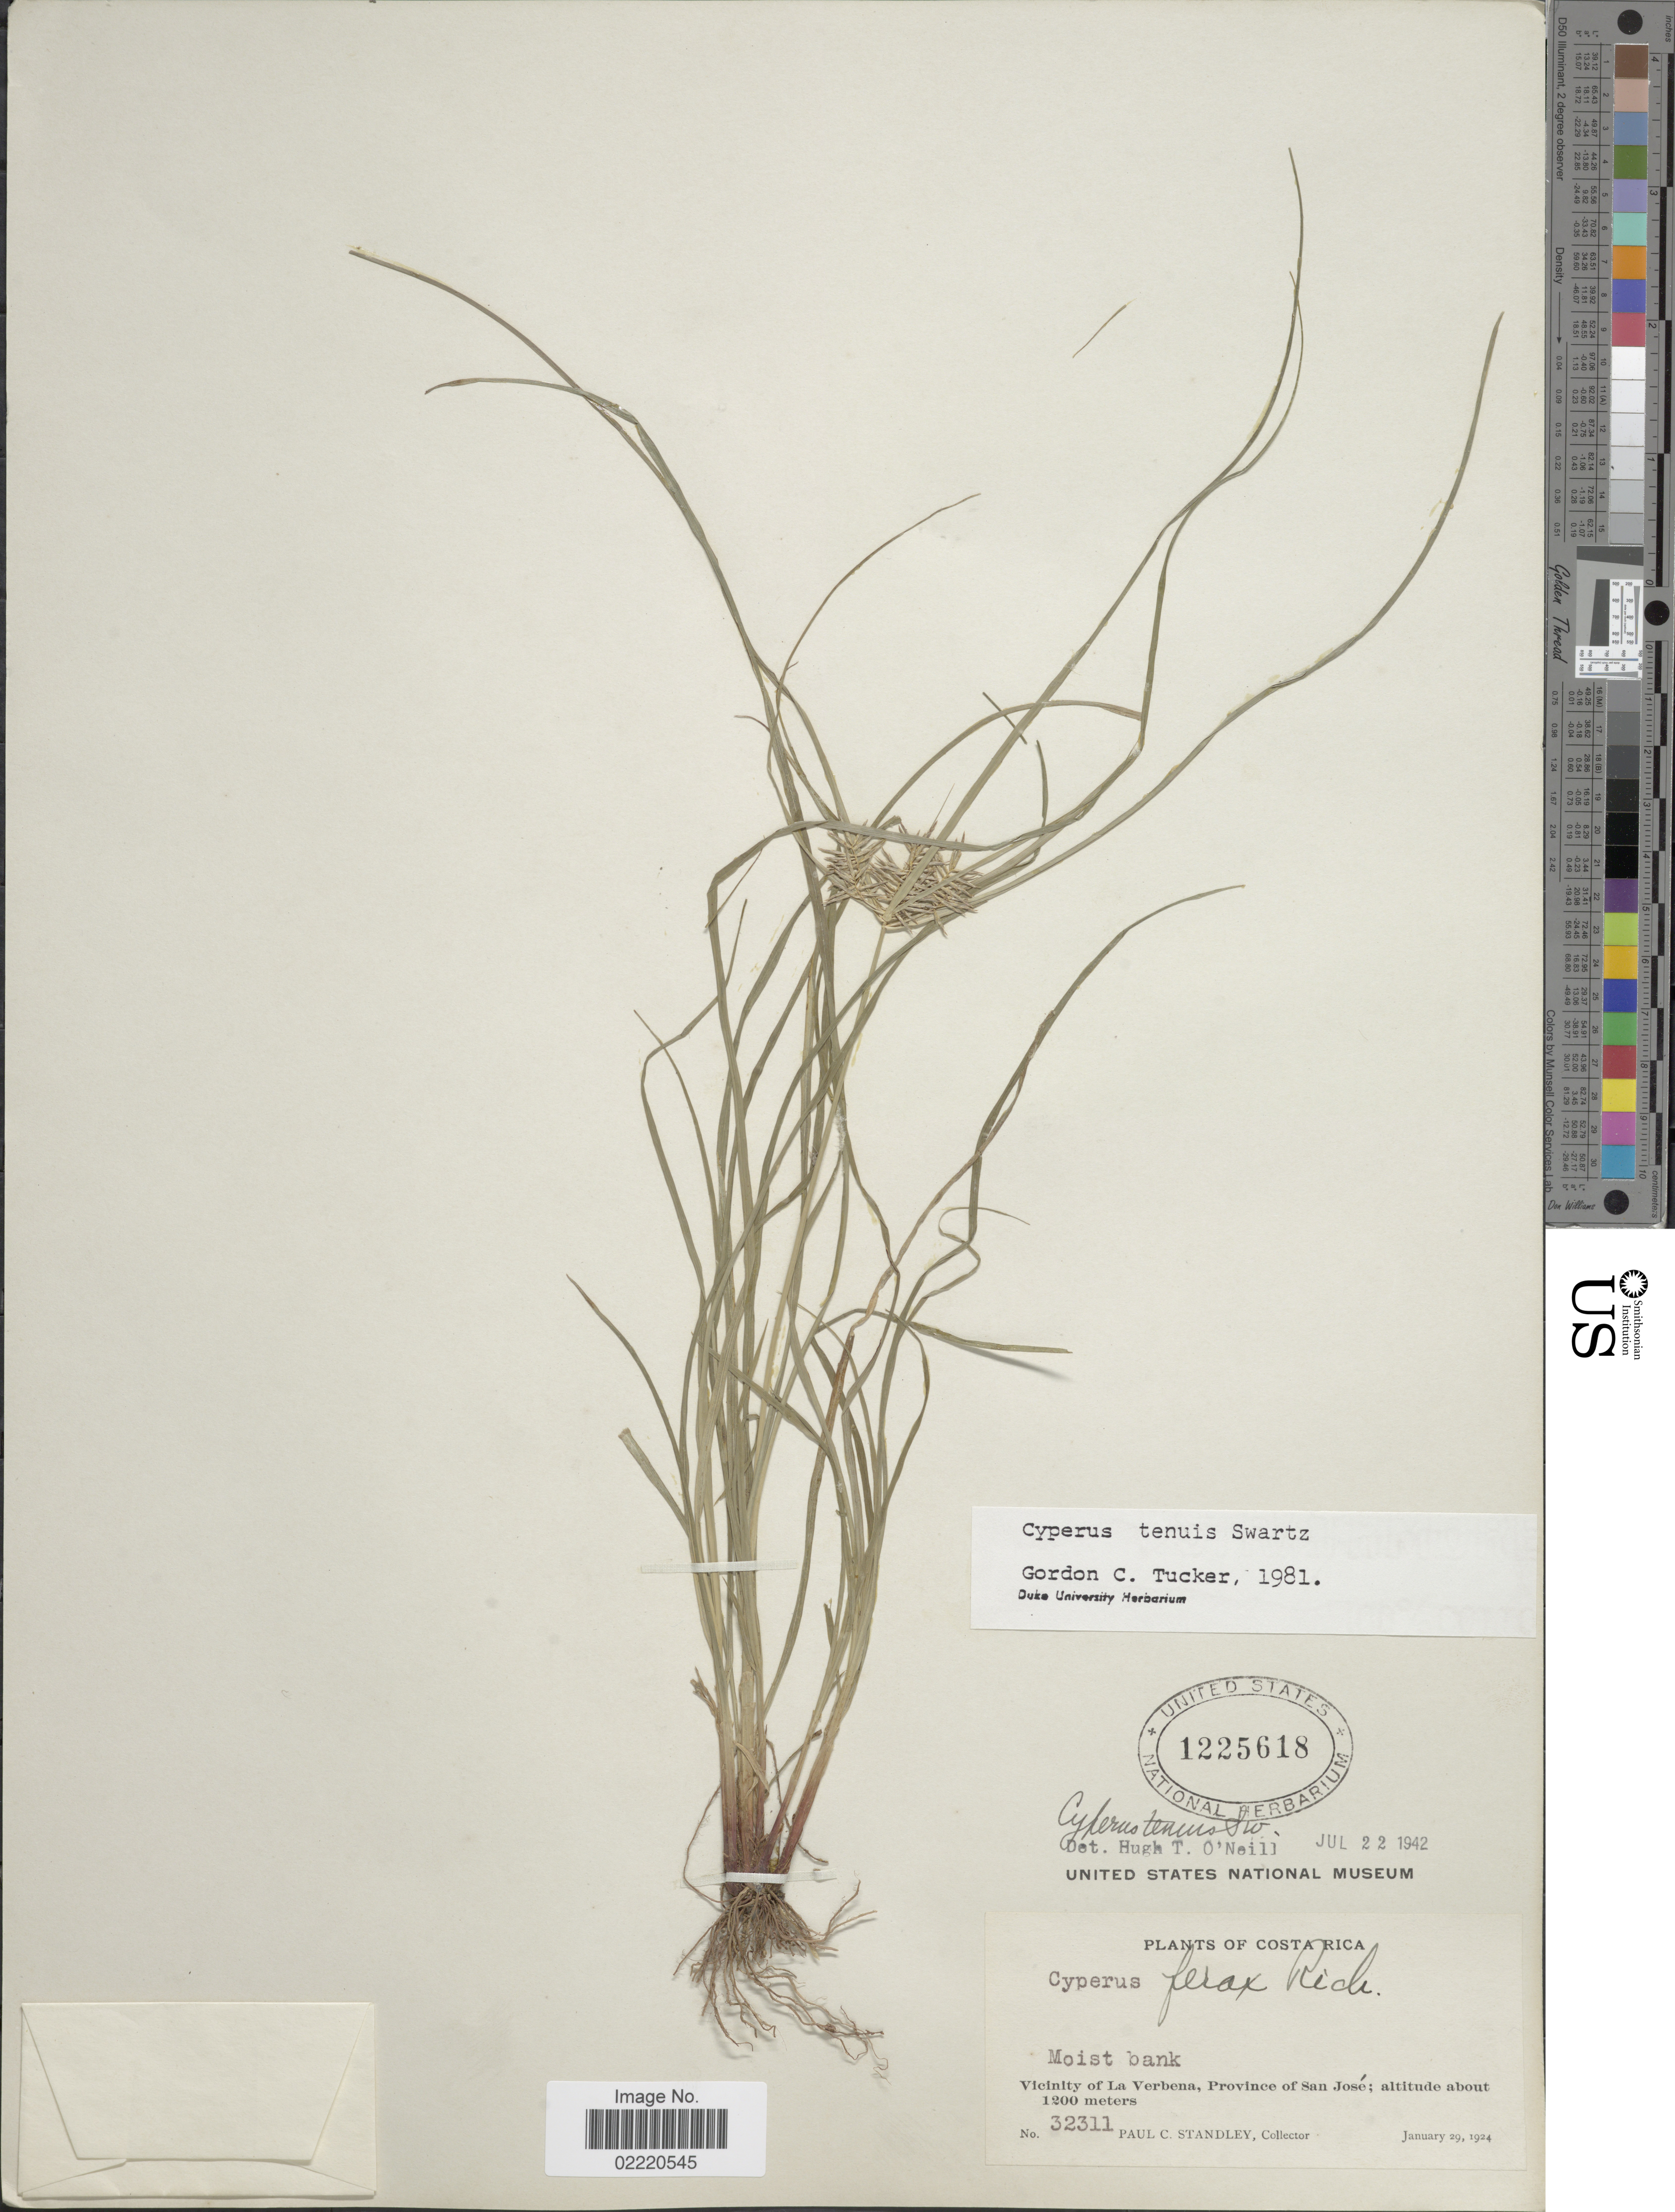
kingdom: Plantae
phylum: Tracheophyta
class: Liliopsida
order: Poales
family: Cyperaceae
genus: Cyperus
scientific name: Cyperus tenuis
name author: Sw.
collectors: P. C. Standley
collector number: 32311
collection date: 1924-01-29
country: Costa Rica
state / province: San José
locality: Moist bank, Vicinity of La Verbena.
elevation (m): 1200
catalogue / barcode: US 1225618